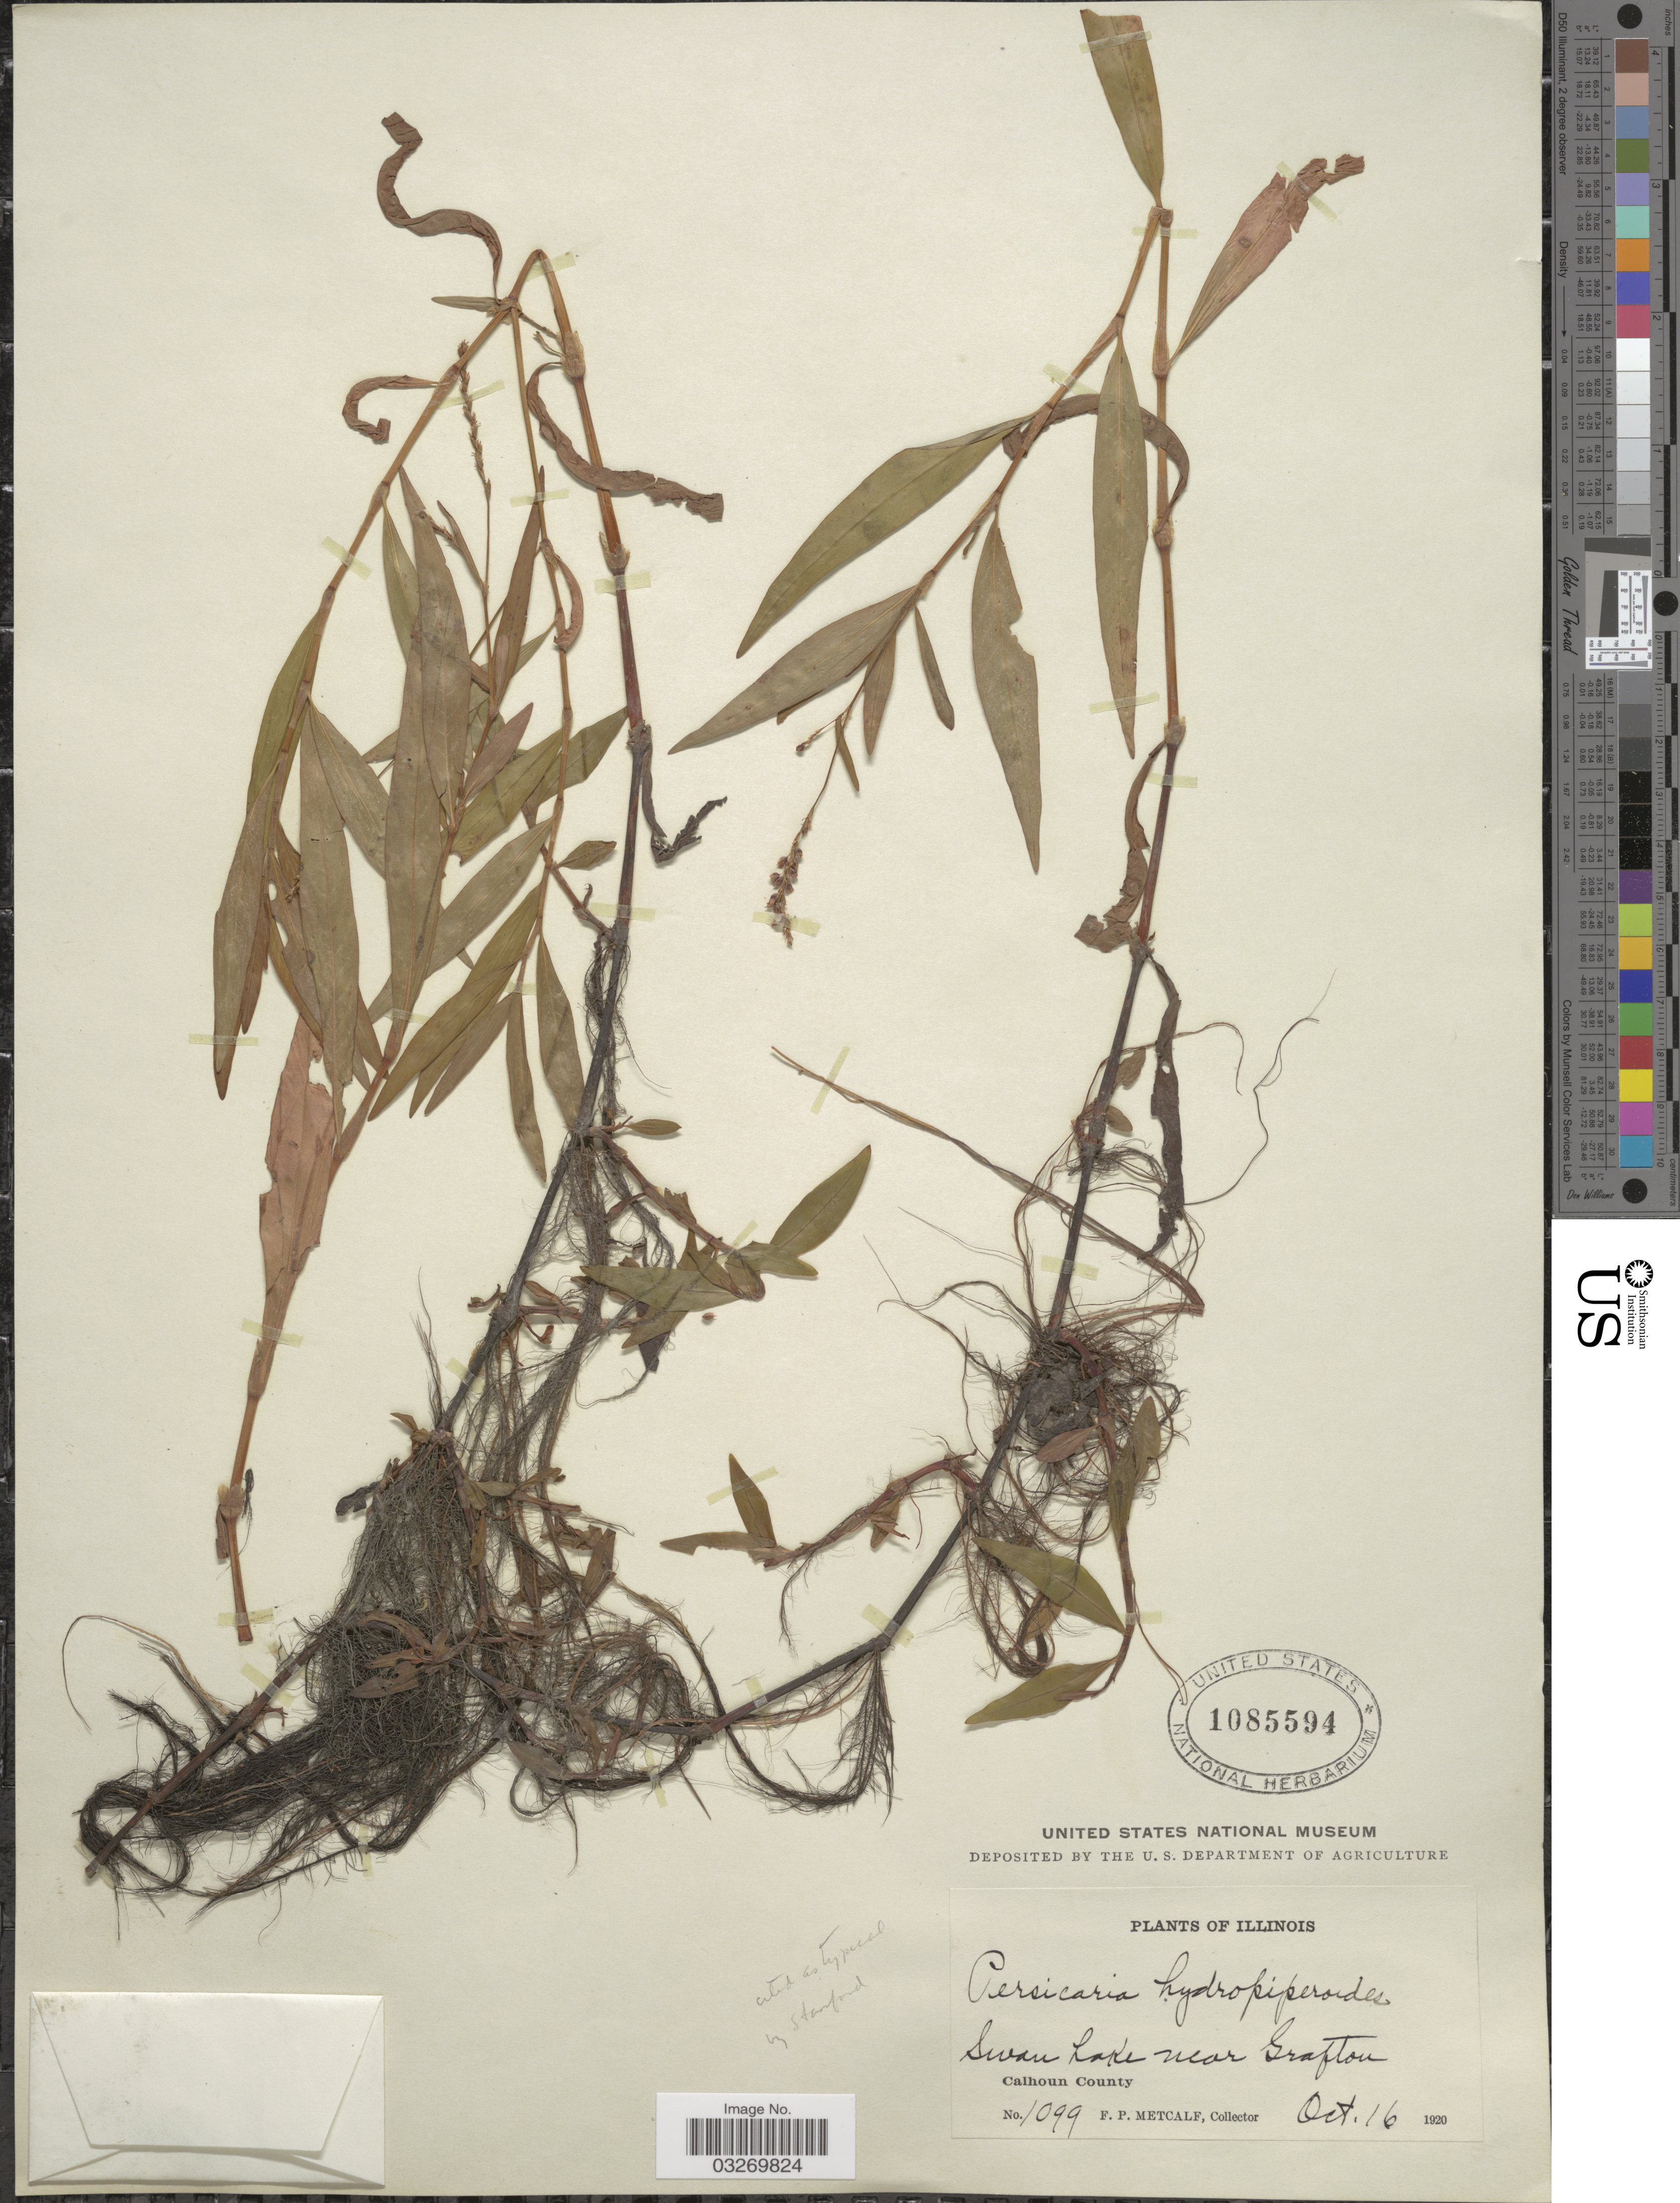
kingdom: Plantae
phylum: Tracheophyta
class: Magnoliopsida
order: Caryophyllales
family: Polygonaceae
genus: Persicaria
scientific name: Persicaria hydropiperoides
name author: (Michx.) Small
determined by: Atha, D. E.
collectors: F. Metcalf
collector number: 1099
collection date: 1920-10-16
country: United States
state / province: Illinois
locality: Swan Lake near Grafton. Calhoun County.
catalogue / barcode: US 1085594